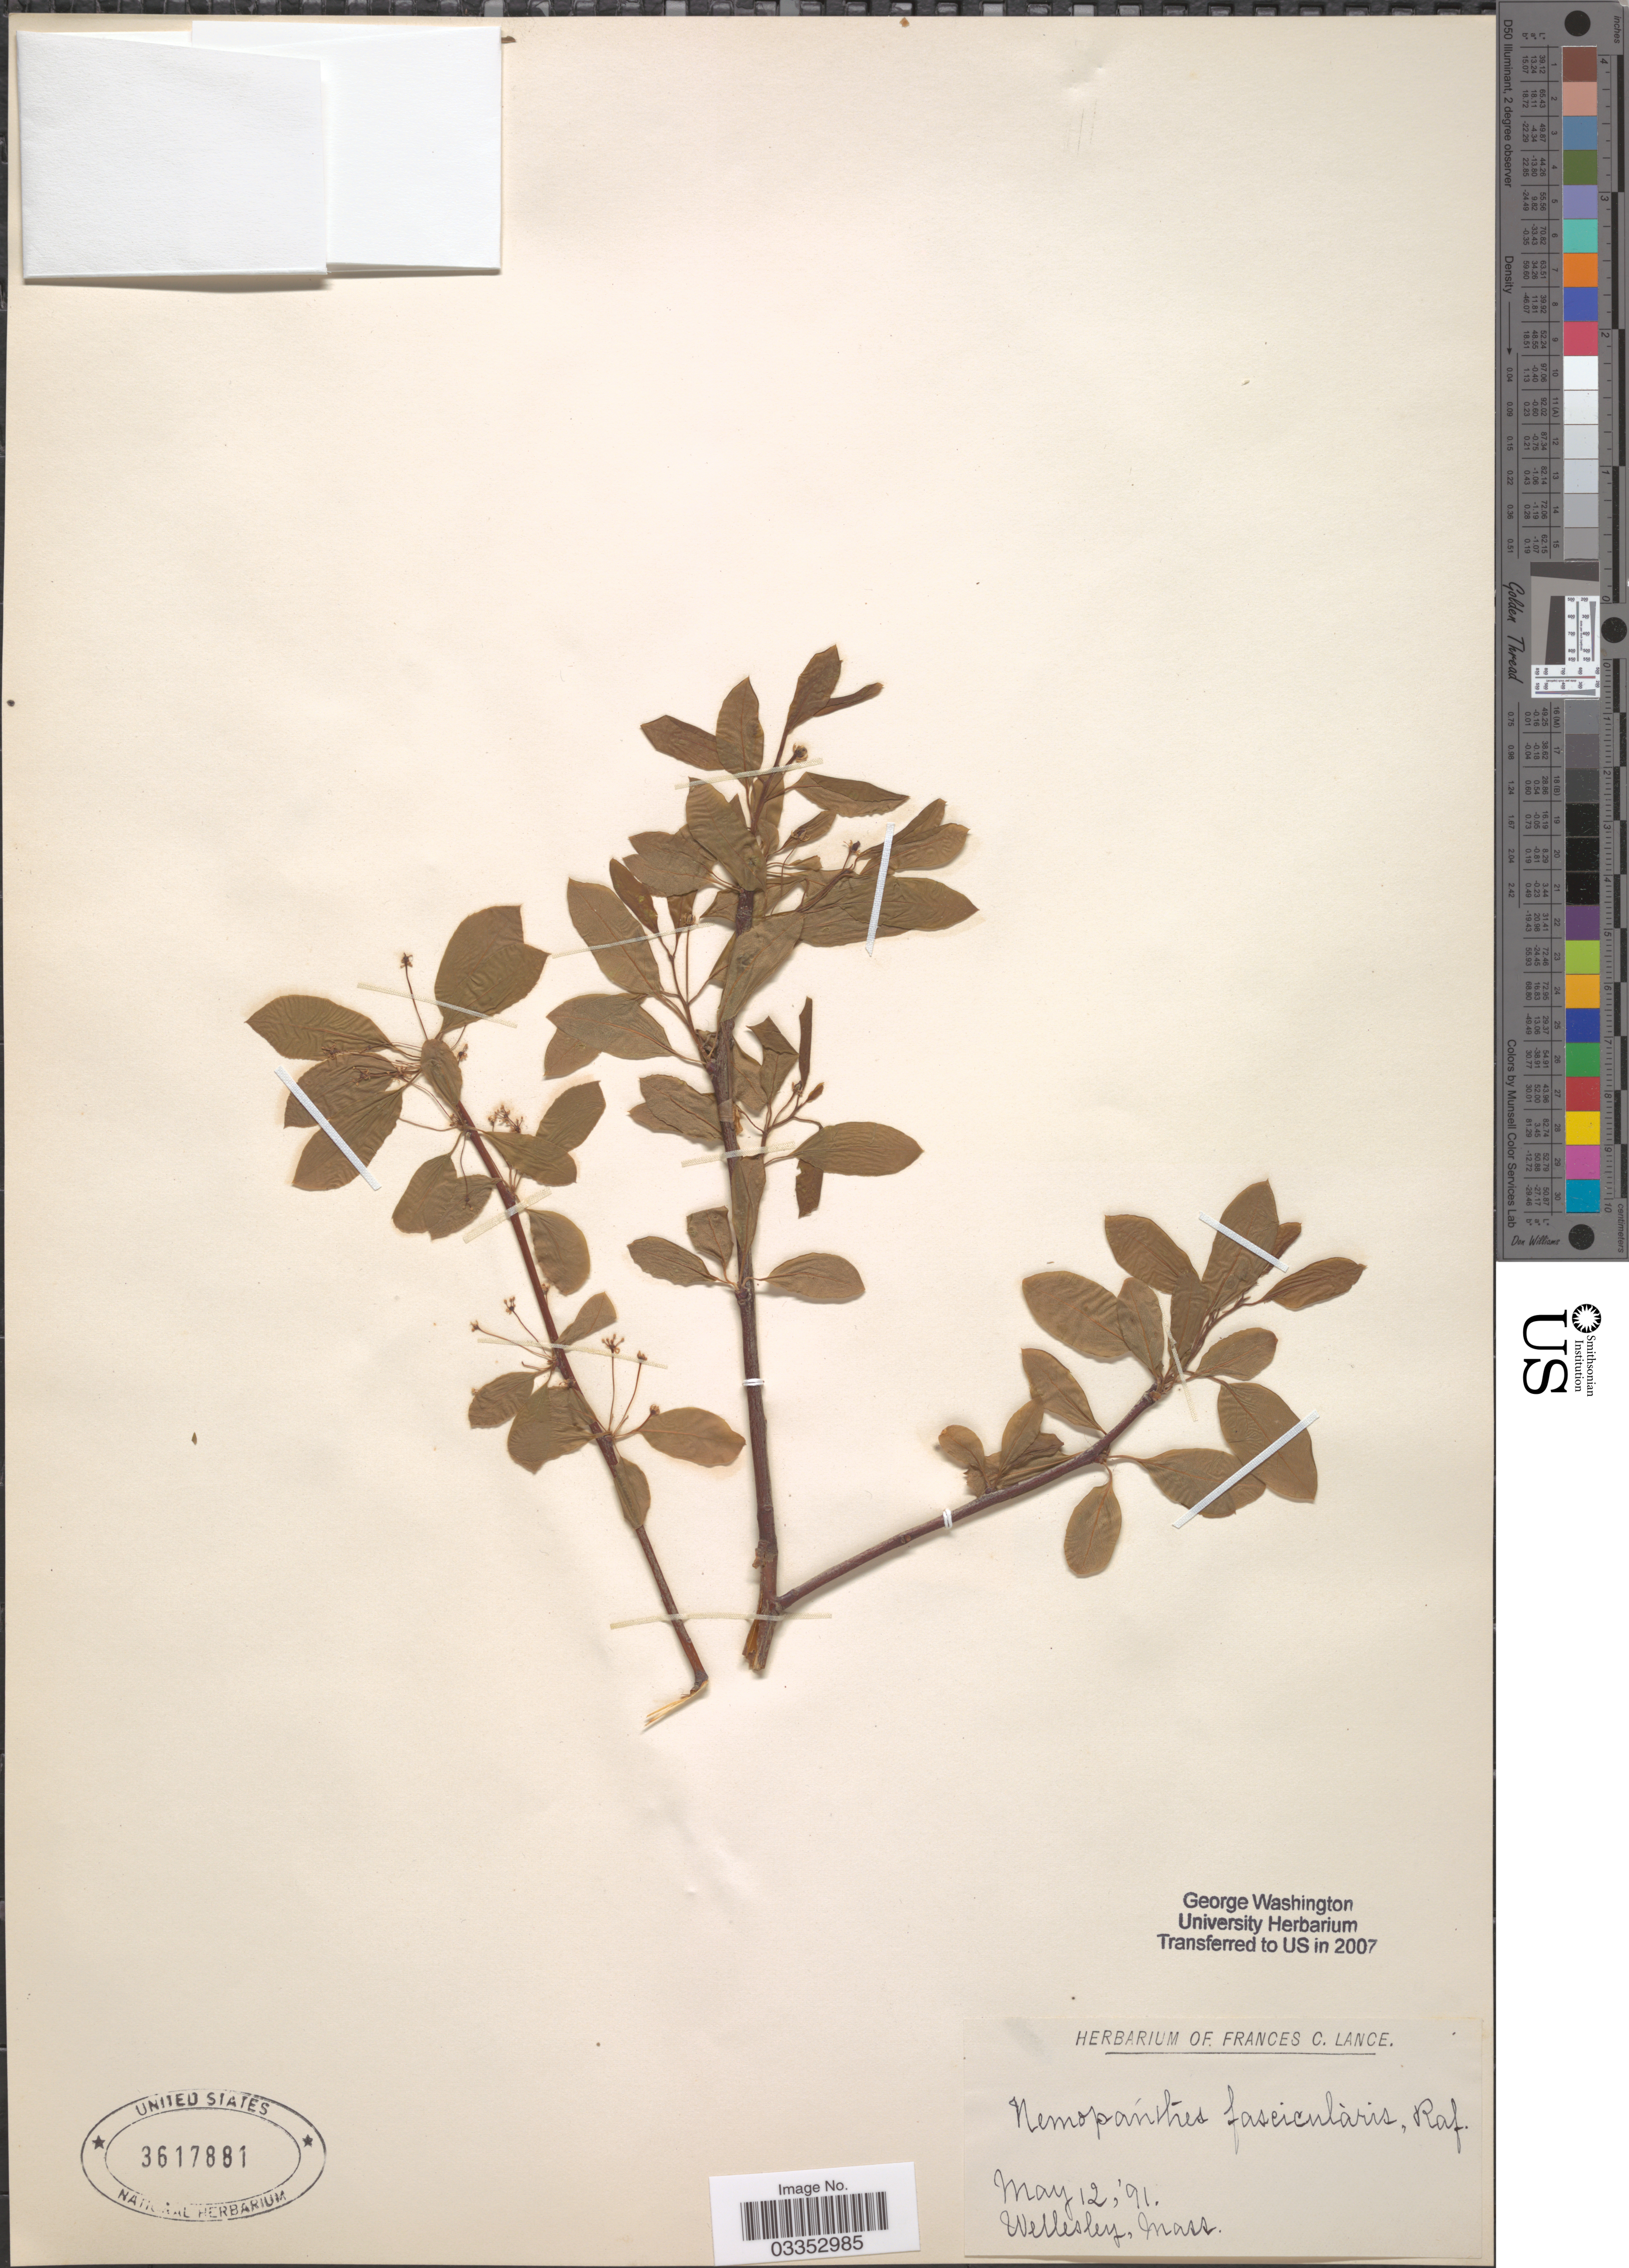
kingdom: Plantae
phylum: Tracheophyta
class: Magnoliopsida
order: Aquifoliales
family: Aquifoliaceae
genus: Nemopanthus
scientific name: Nemopanthus mucronatus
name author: (L.) Trel.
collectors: ex herb. Frances C. Lance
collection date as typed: Transcribed d/m/y: 12/5/91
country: United States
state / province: Massachusetts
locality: Wellesley.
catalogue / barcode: US 3617881